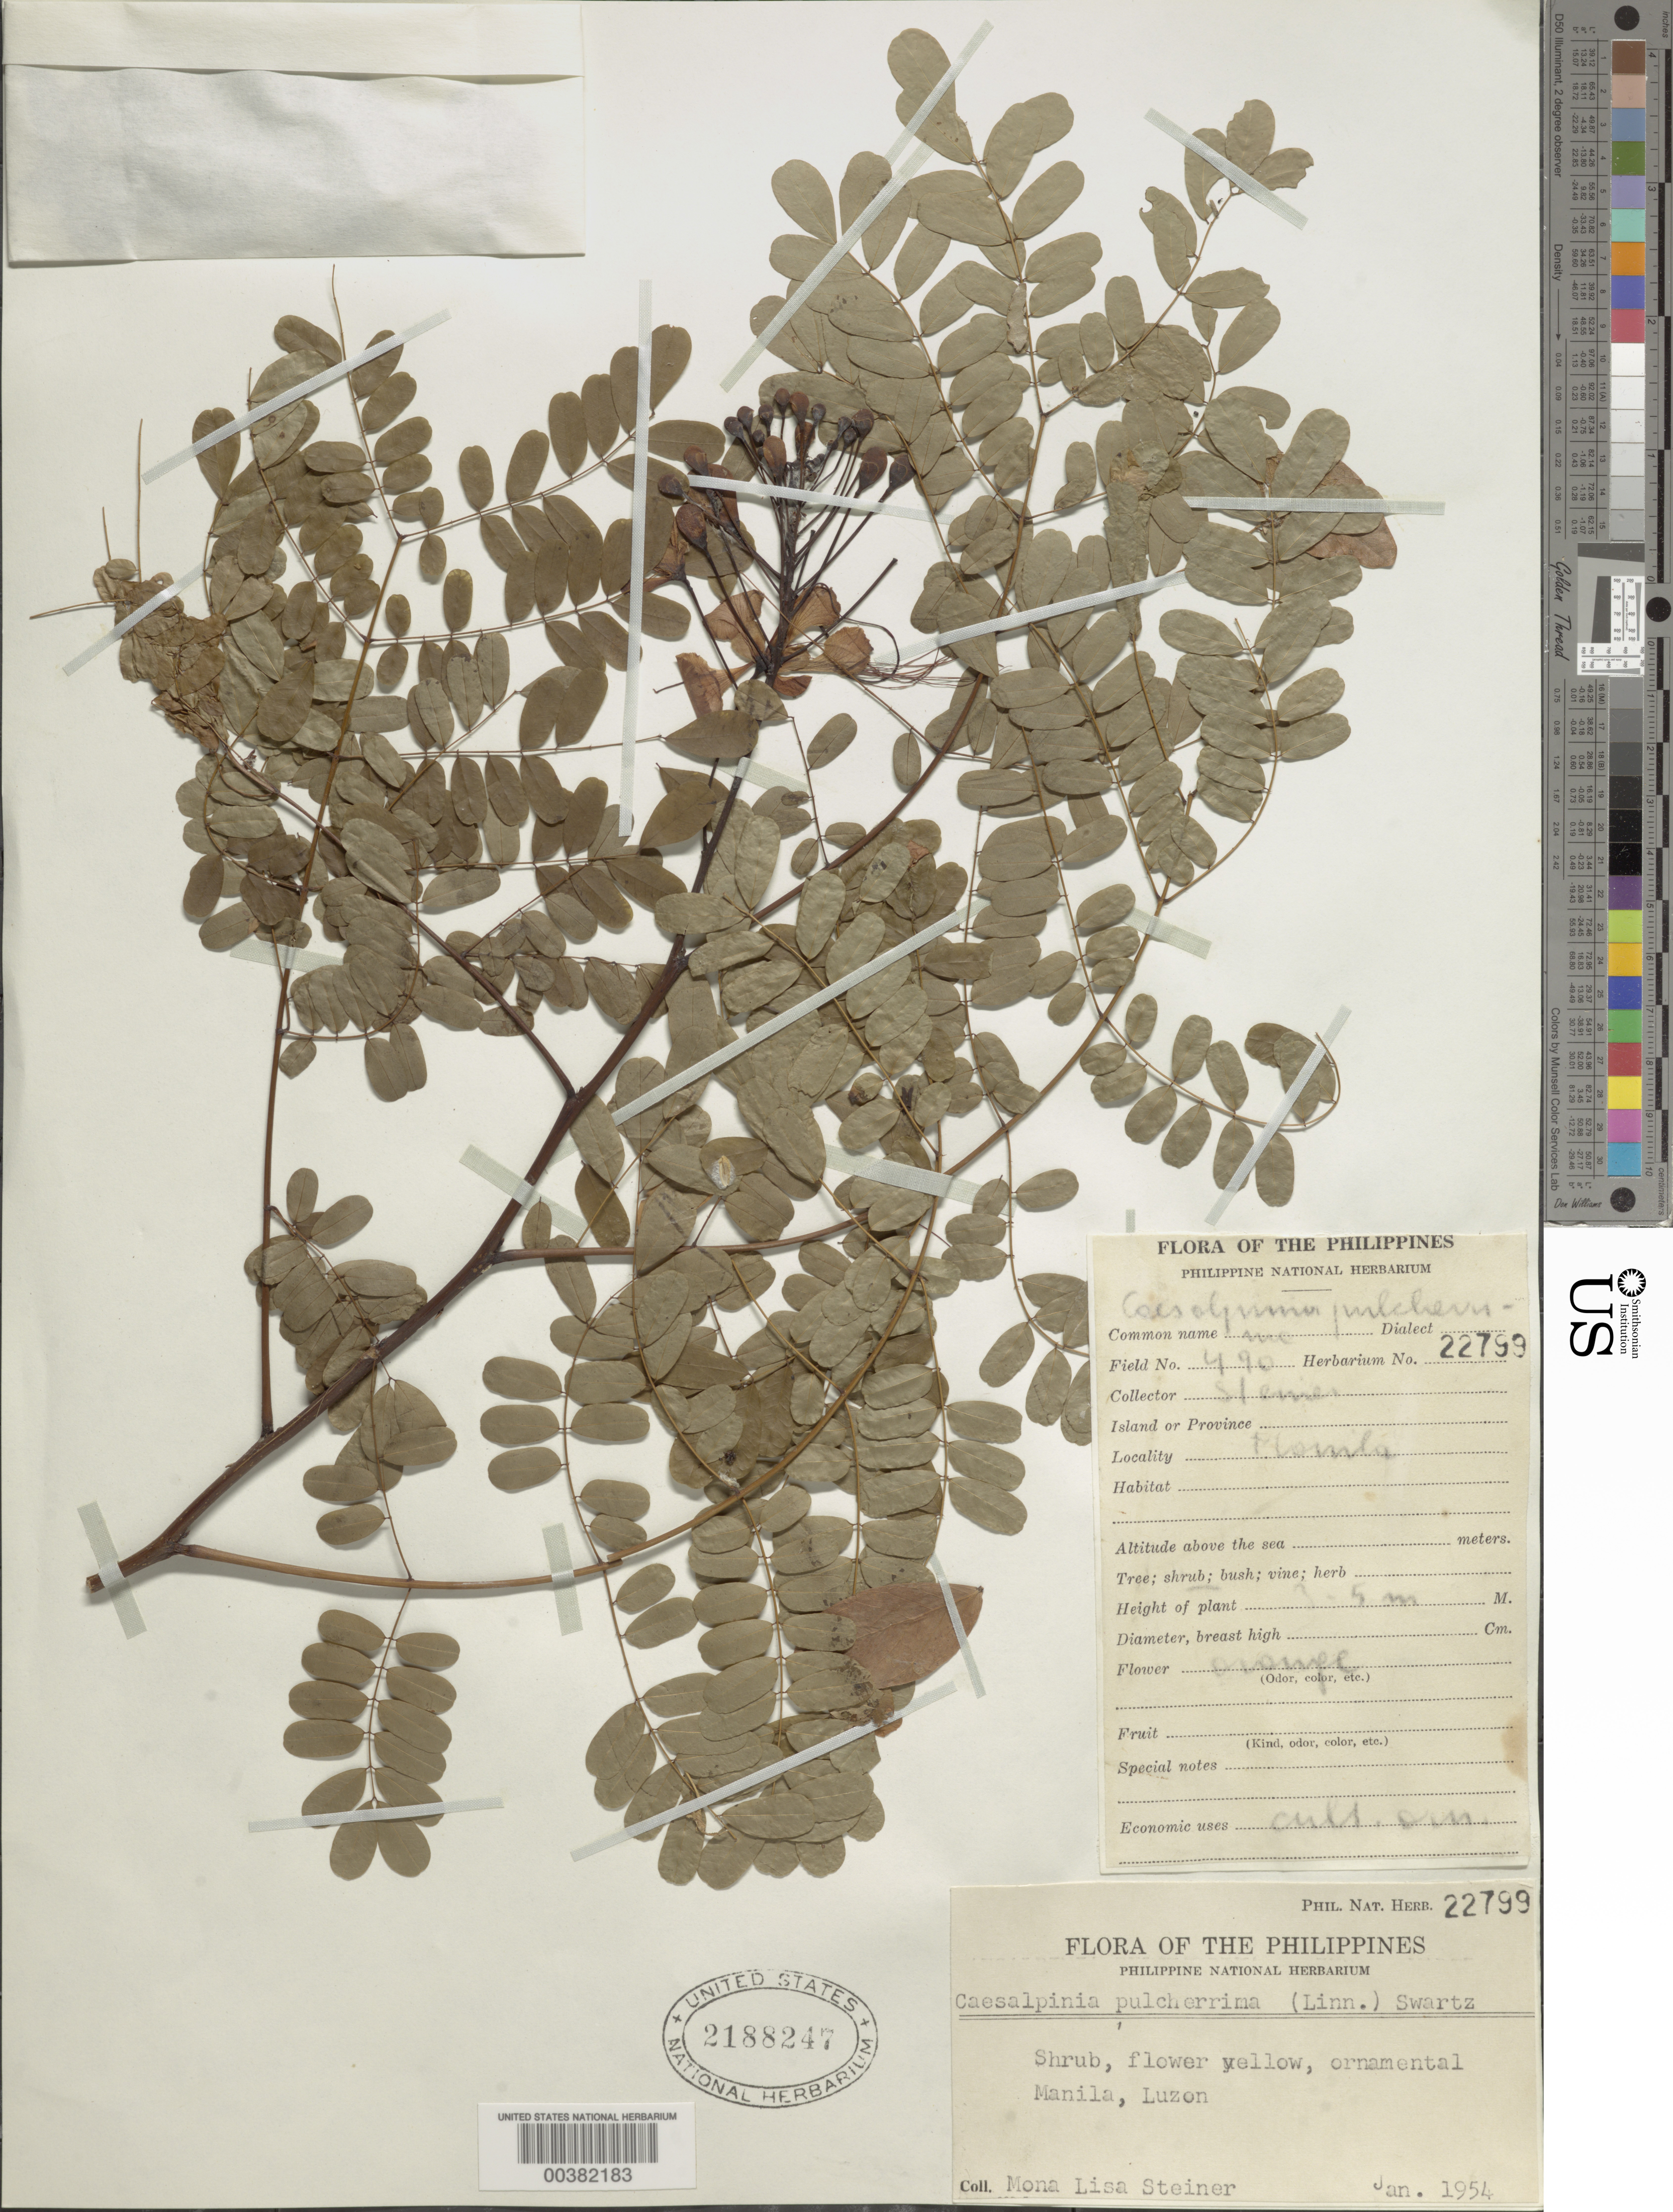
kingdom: Plantae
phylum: Tracheophyta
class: Magnoliopsida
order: Fabales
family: Fabaceae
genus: Caesalpinia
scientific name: Caesalpinia pulcherrima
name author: (L.) Sw.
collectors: M. Steiner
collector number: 490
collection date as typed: Jan 1954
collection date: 1954-01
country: Philippines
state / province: National Capital Region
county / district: Manila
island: Luzon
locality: Manila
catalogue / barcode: US 2188247